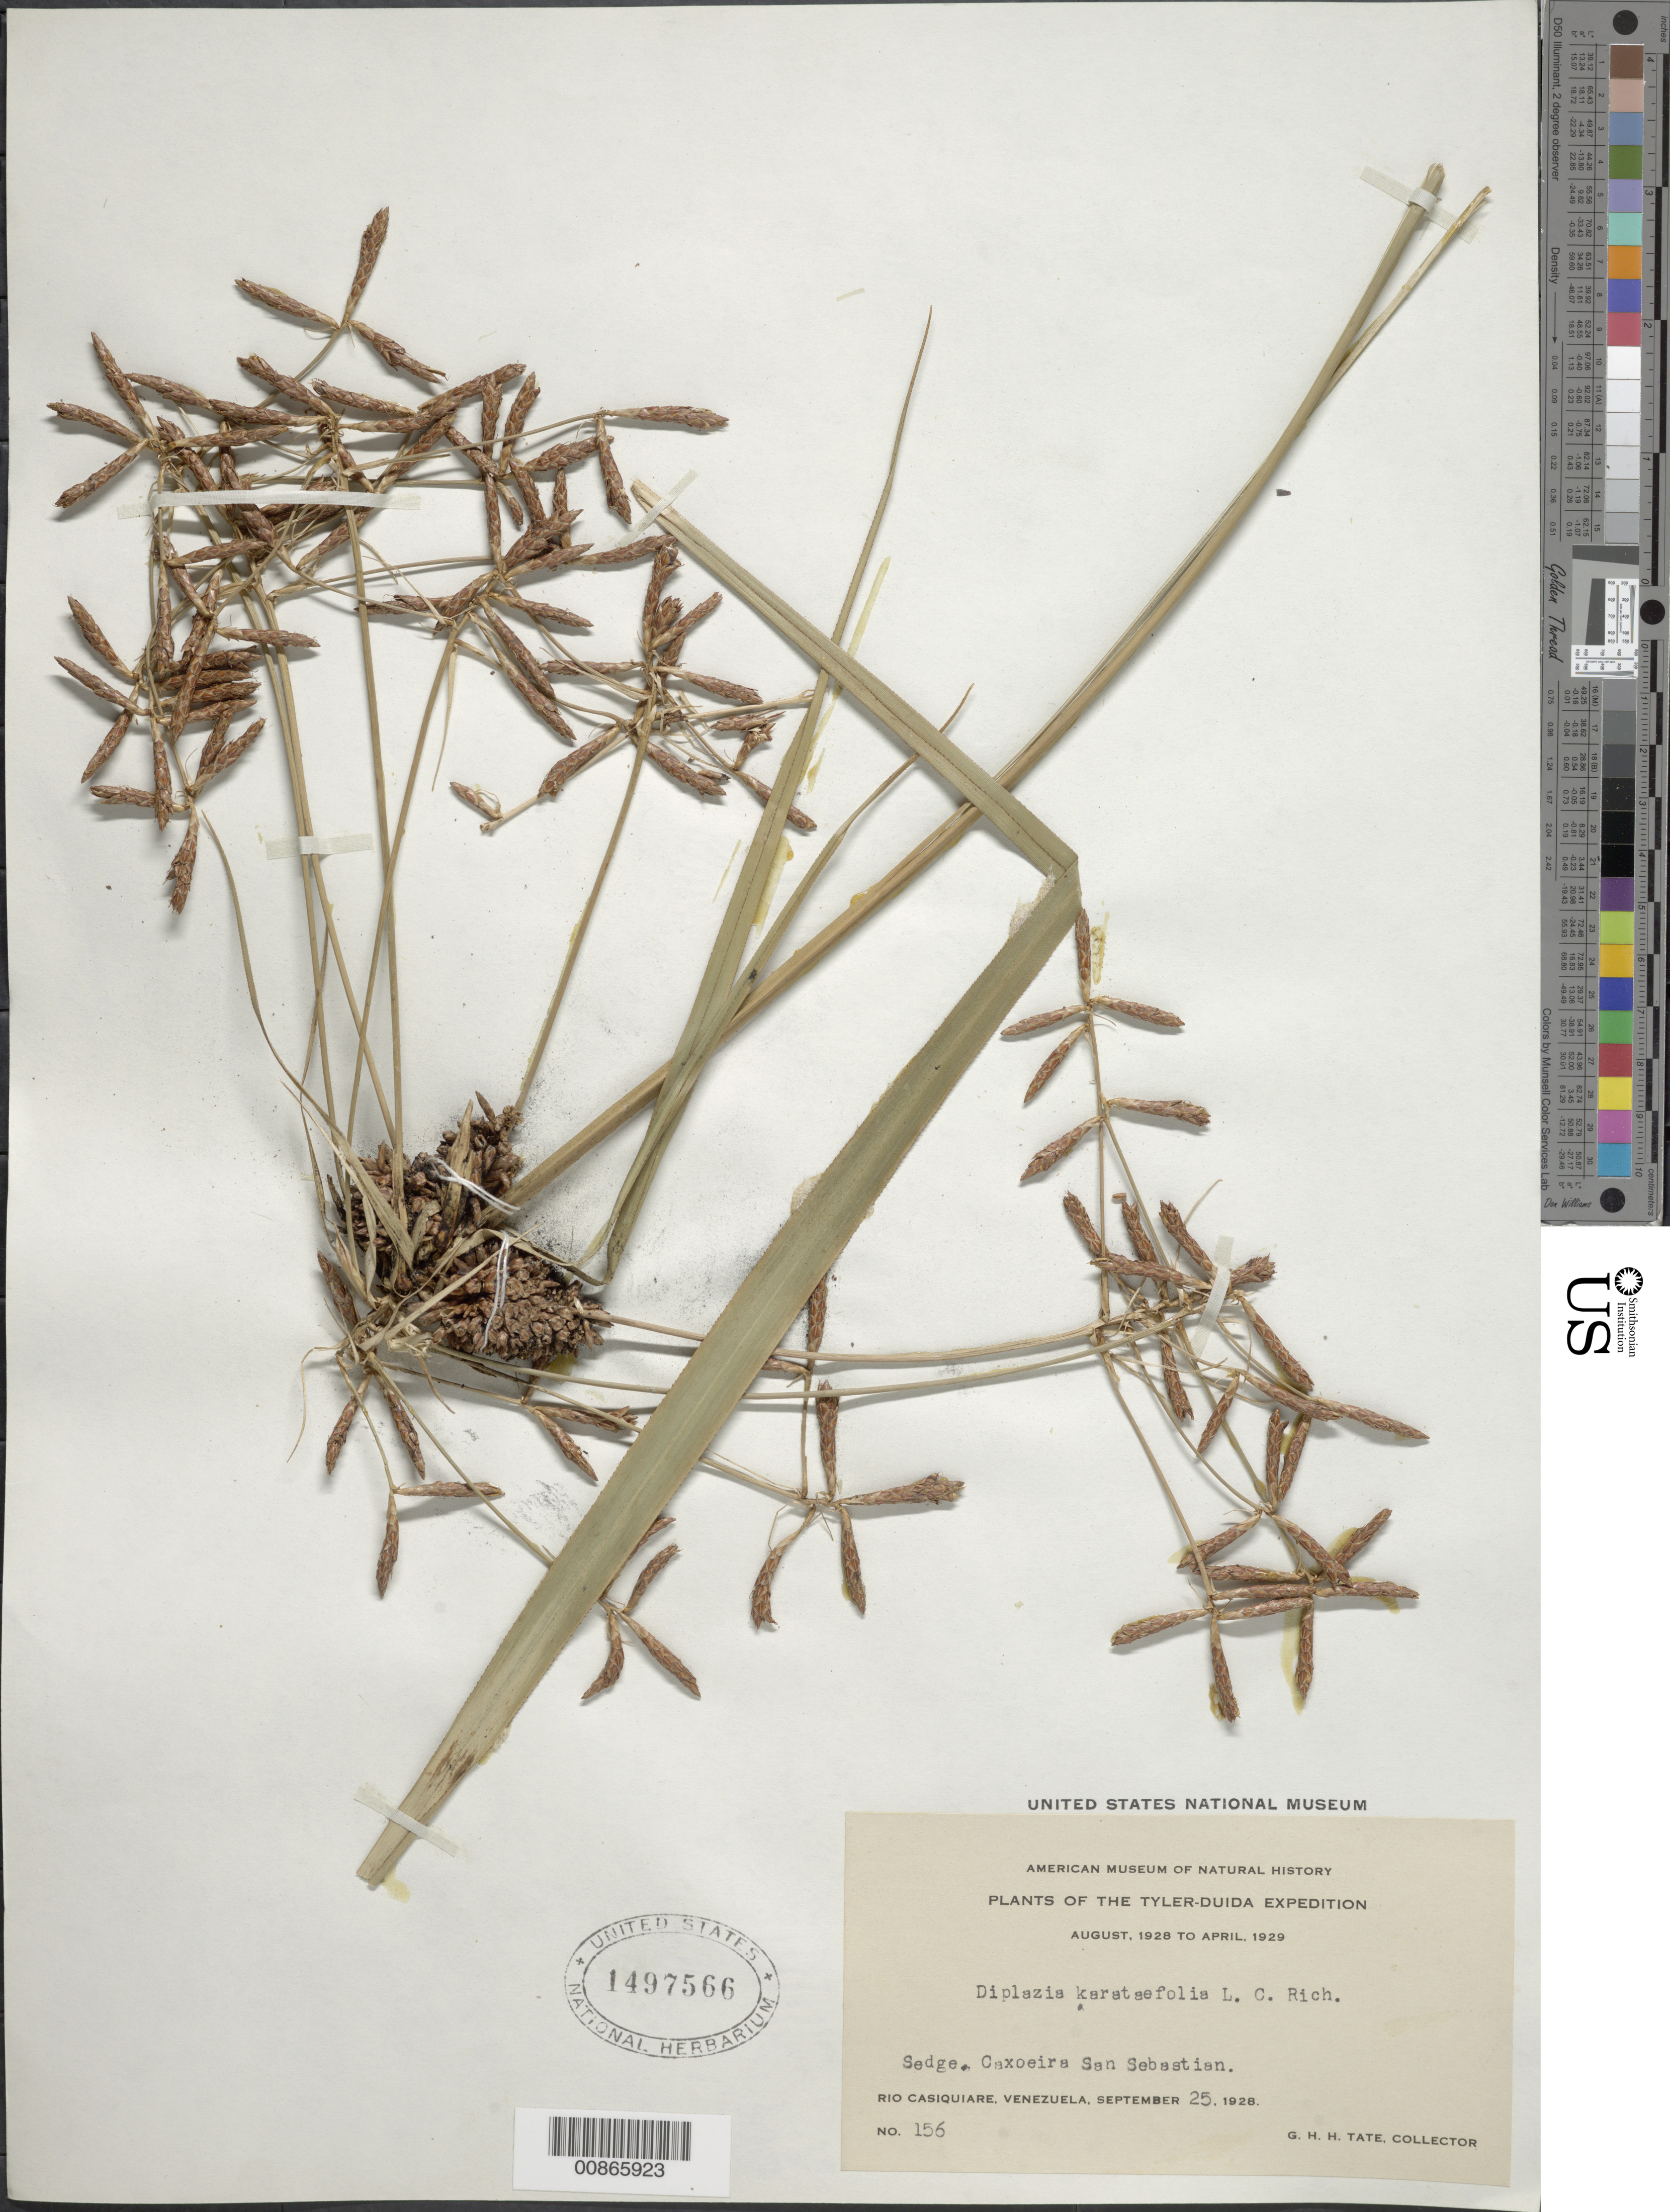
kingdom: Plantae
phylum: Tracheophyta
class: Liliopsida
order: Poales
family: Cyperaceae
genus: Diplasia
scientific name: Diplasia karatifolia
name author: Rich.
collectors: G. H. H.Tate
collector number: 156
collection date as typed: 25-Sep-28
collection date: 1928-09-25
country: Venezuela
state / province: Amazonas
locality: Rio Casiquiare, Caxoeira San Sebastian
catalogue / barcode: US 1497566